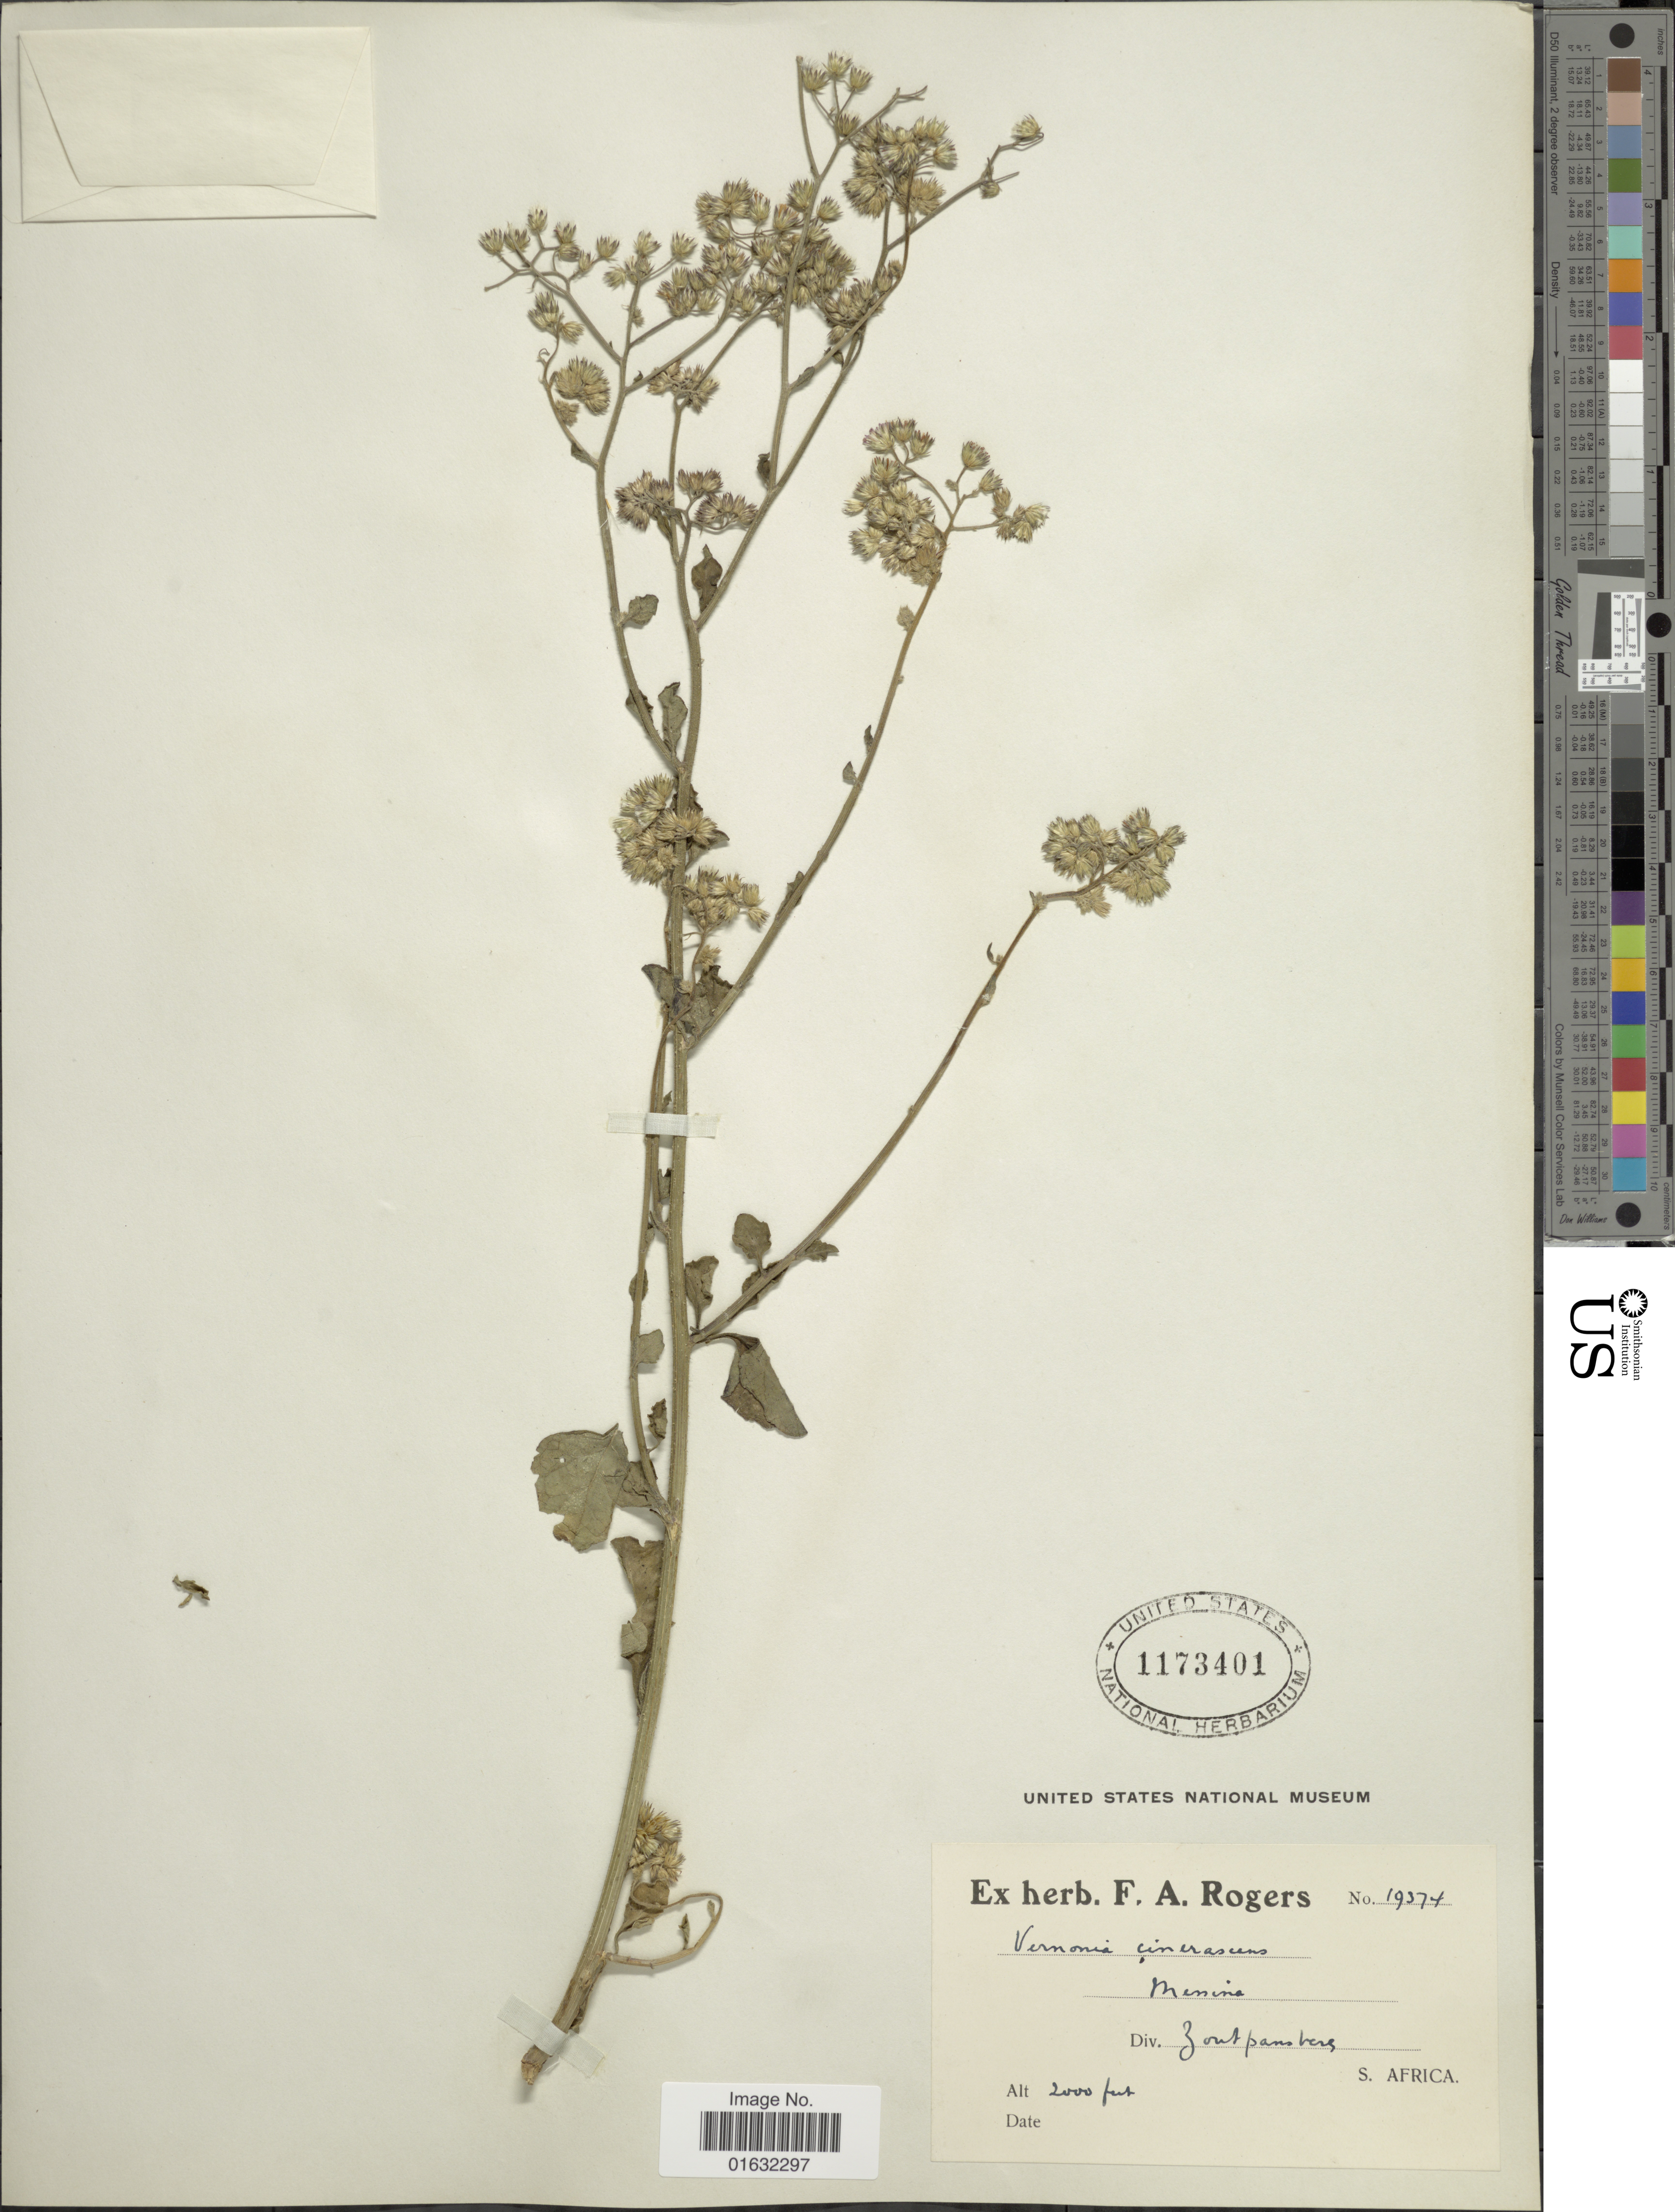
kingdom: Plantae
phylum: Tracheophyta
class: Magnoliopsida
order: Asterales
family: Asteraceae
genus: Cyanthillium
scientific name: Cyanthillium cinereum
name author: (L.) H. Rob.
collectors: F. A. Rogers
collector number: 19374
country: South Africa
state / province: Limpopo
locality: Messina [Musina], Div. Zoutpansberg [Soutpansberg]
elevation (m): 610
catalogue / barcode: US 1173401